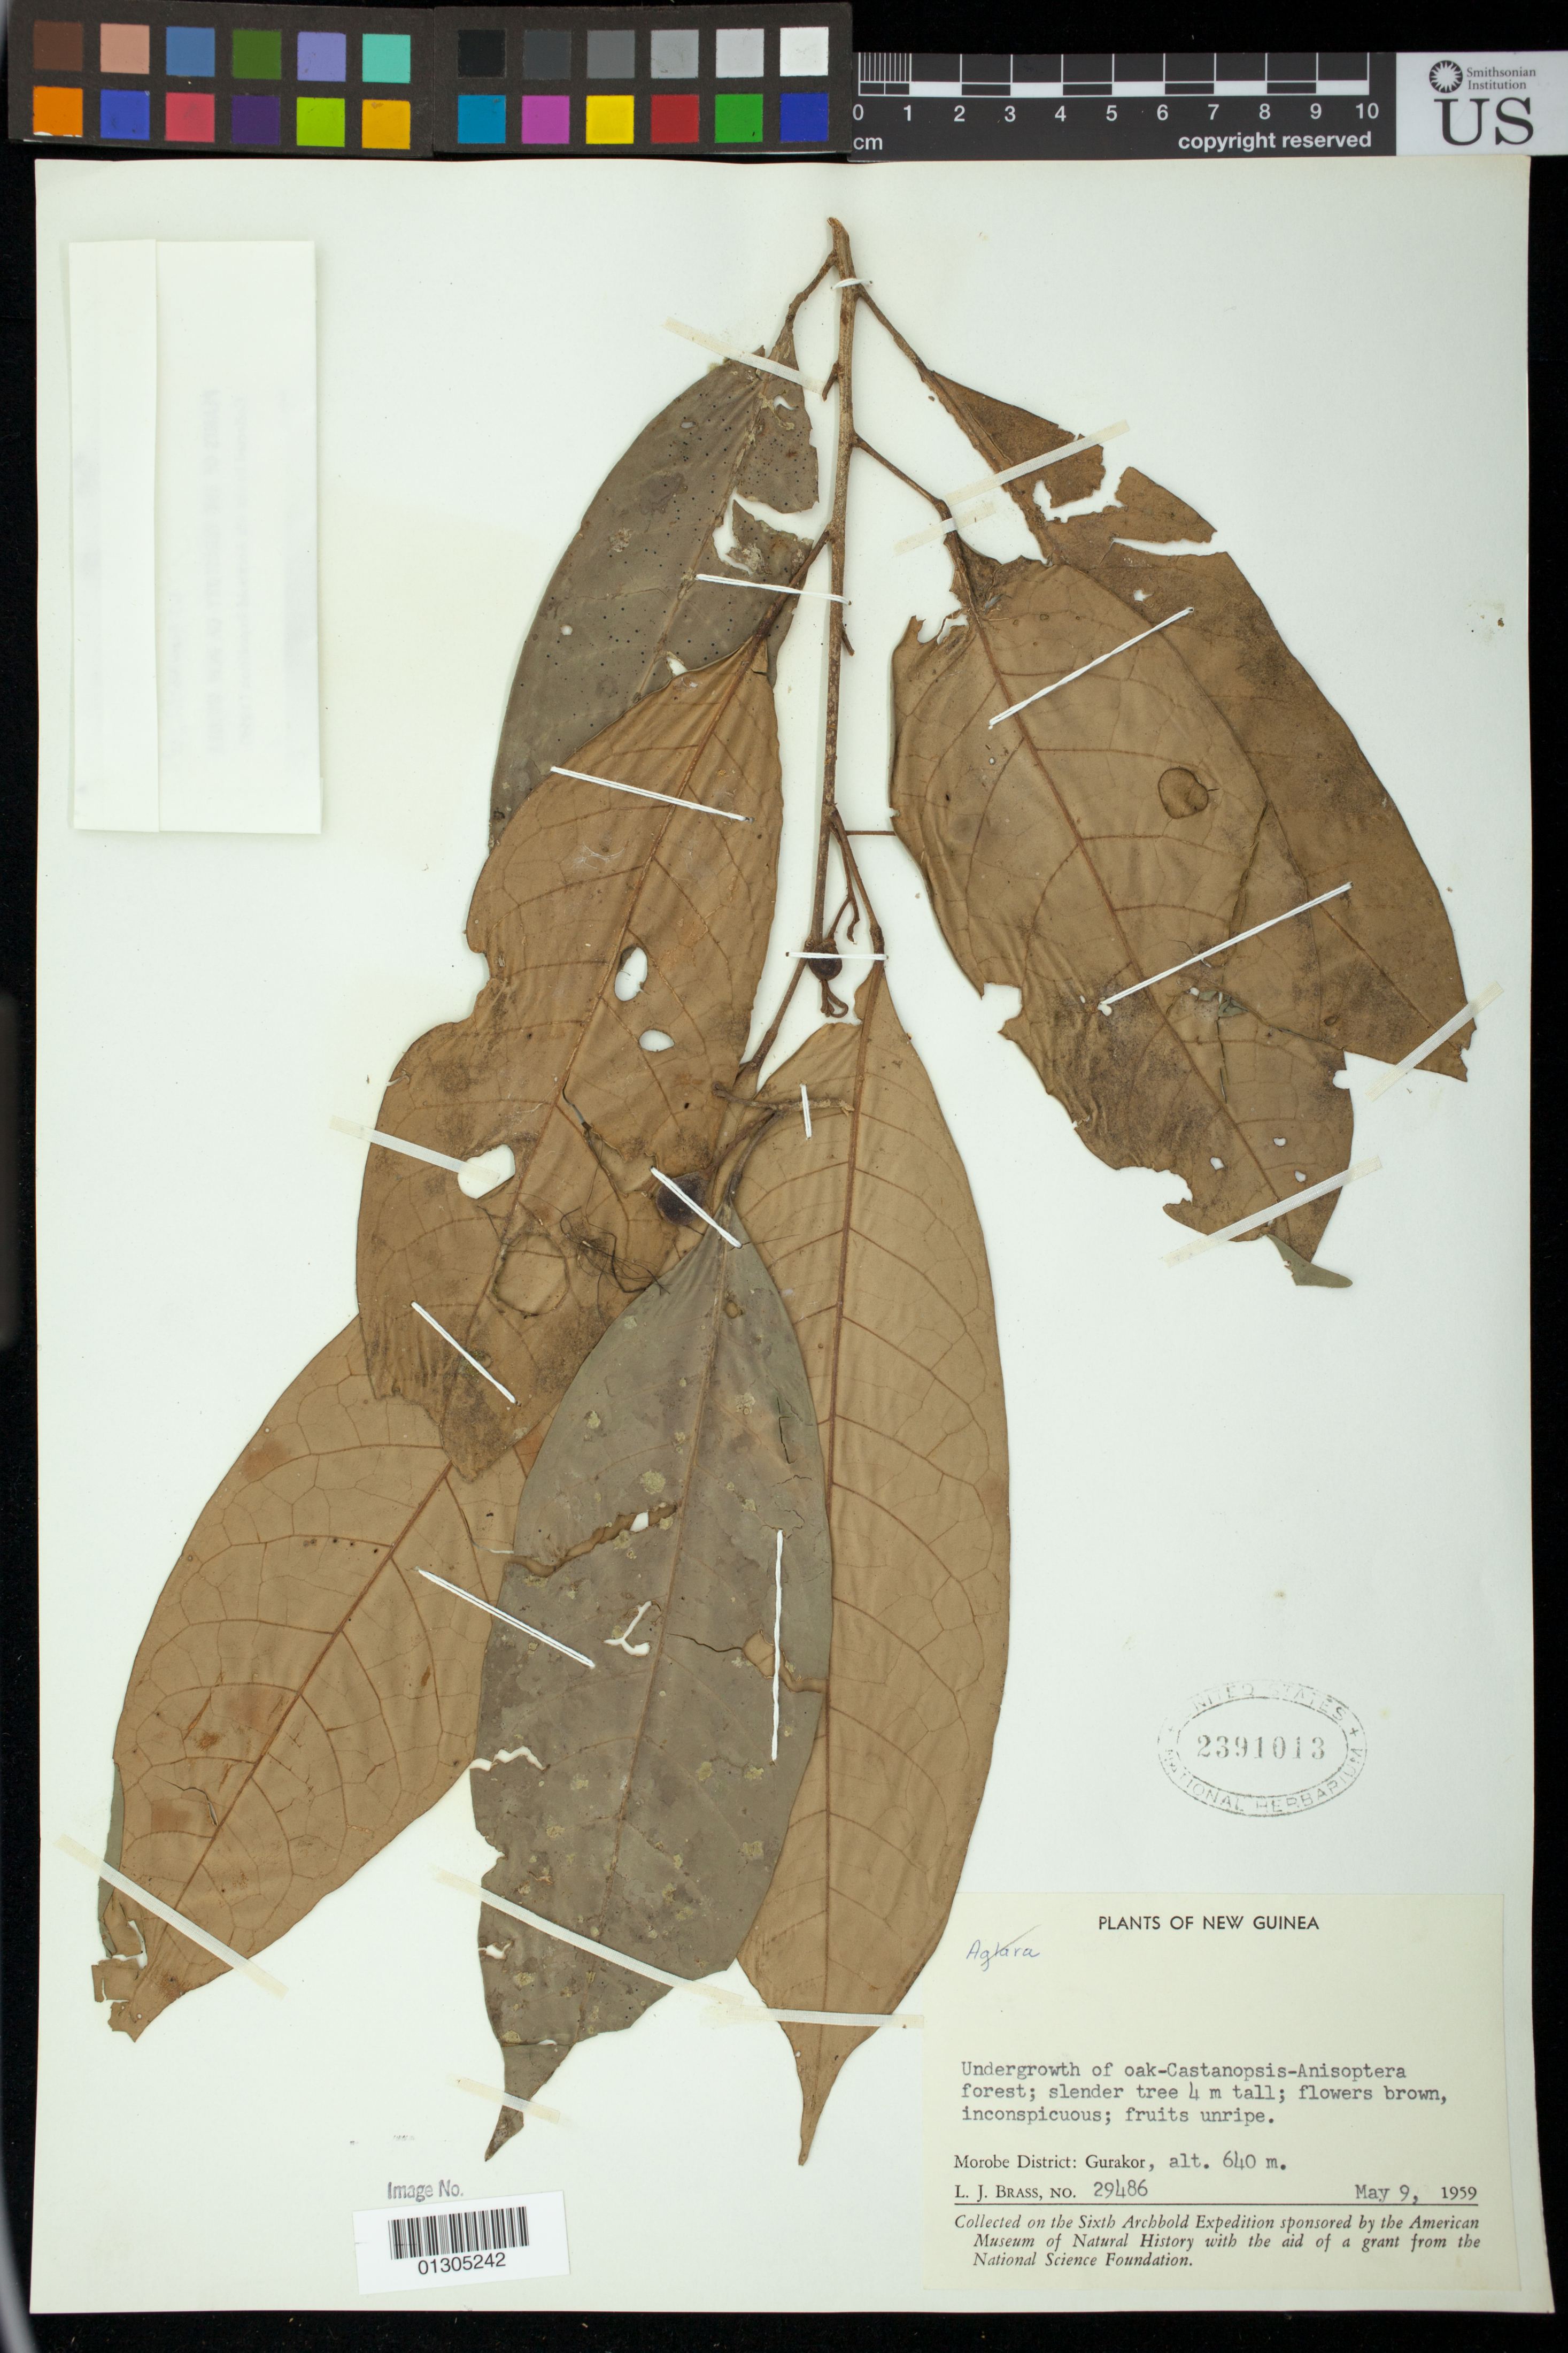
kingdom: Plantae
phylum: Tracheophyta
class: Magnoliopsida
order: Malpighiales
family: Euphorbiaceae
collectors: L. J. Brass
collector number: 29486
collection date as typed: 09 May 1959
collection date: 1959-05-09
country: Papua New Guinea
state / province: Morobe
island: New Guinea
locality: Morobe District: Gurakor.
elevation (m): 640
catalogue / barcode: US 2391013